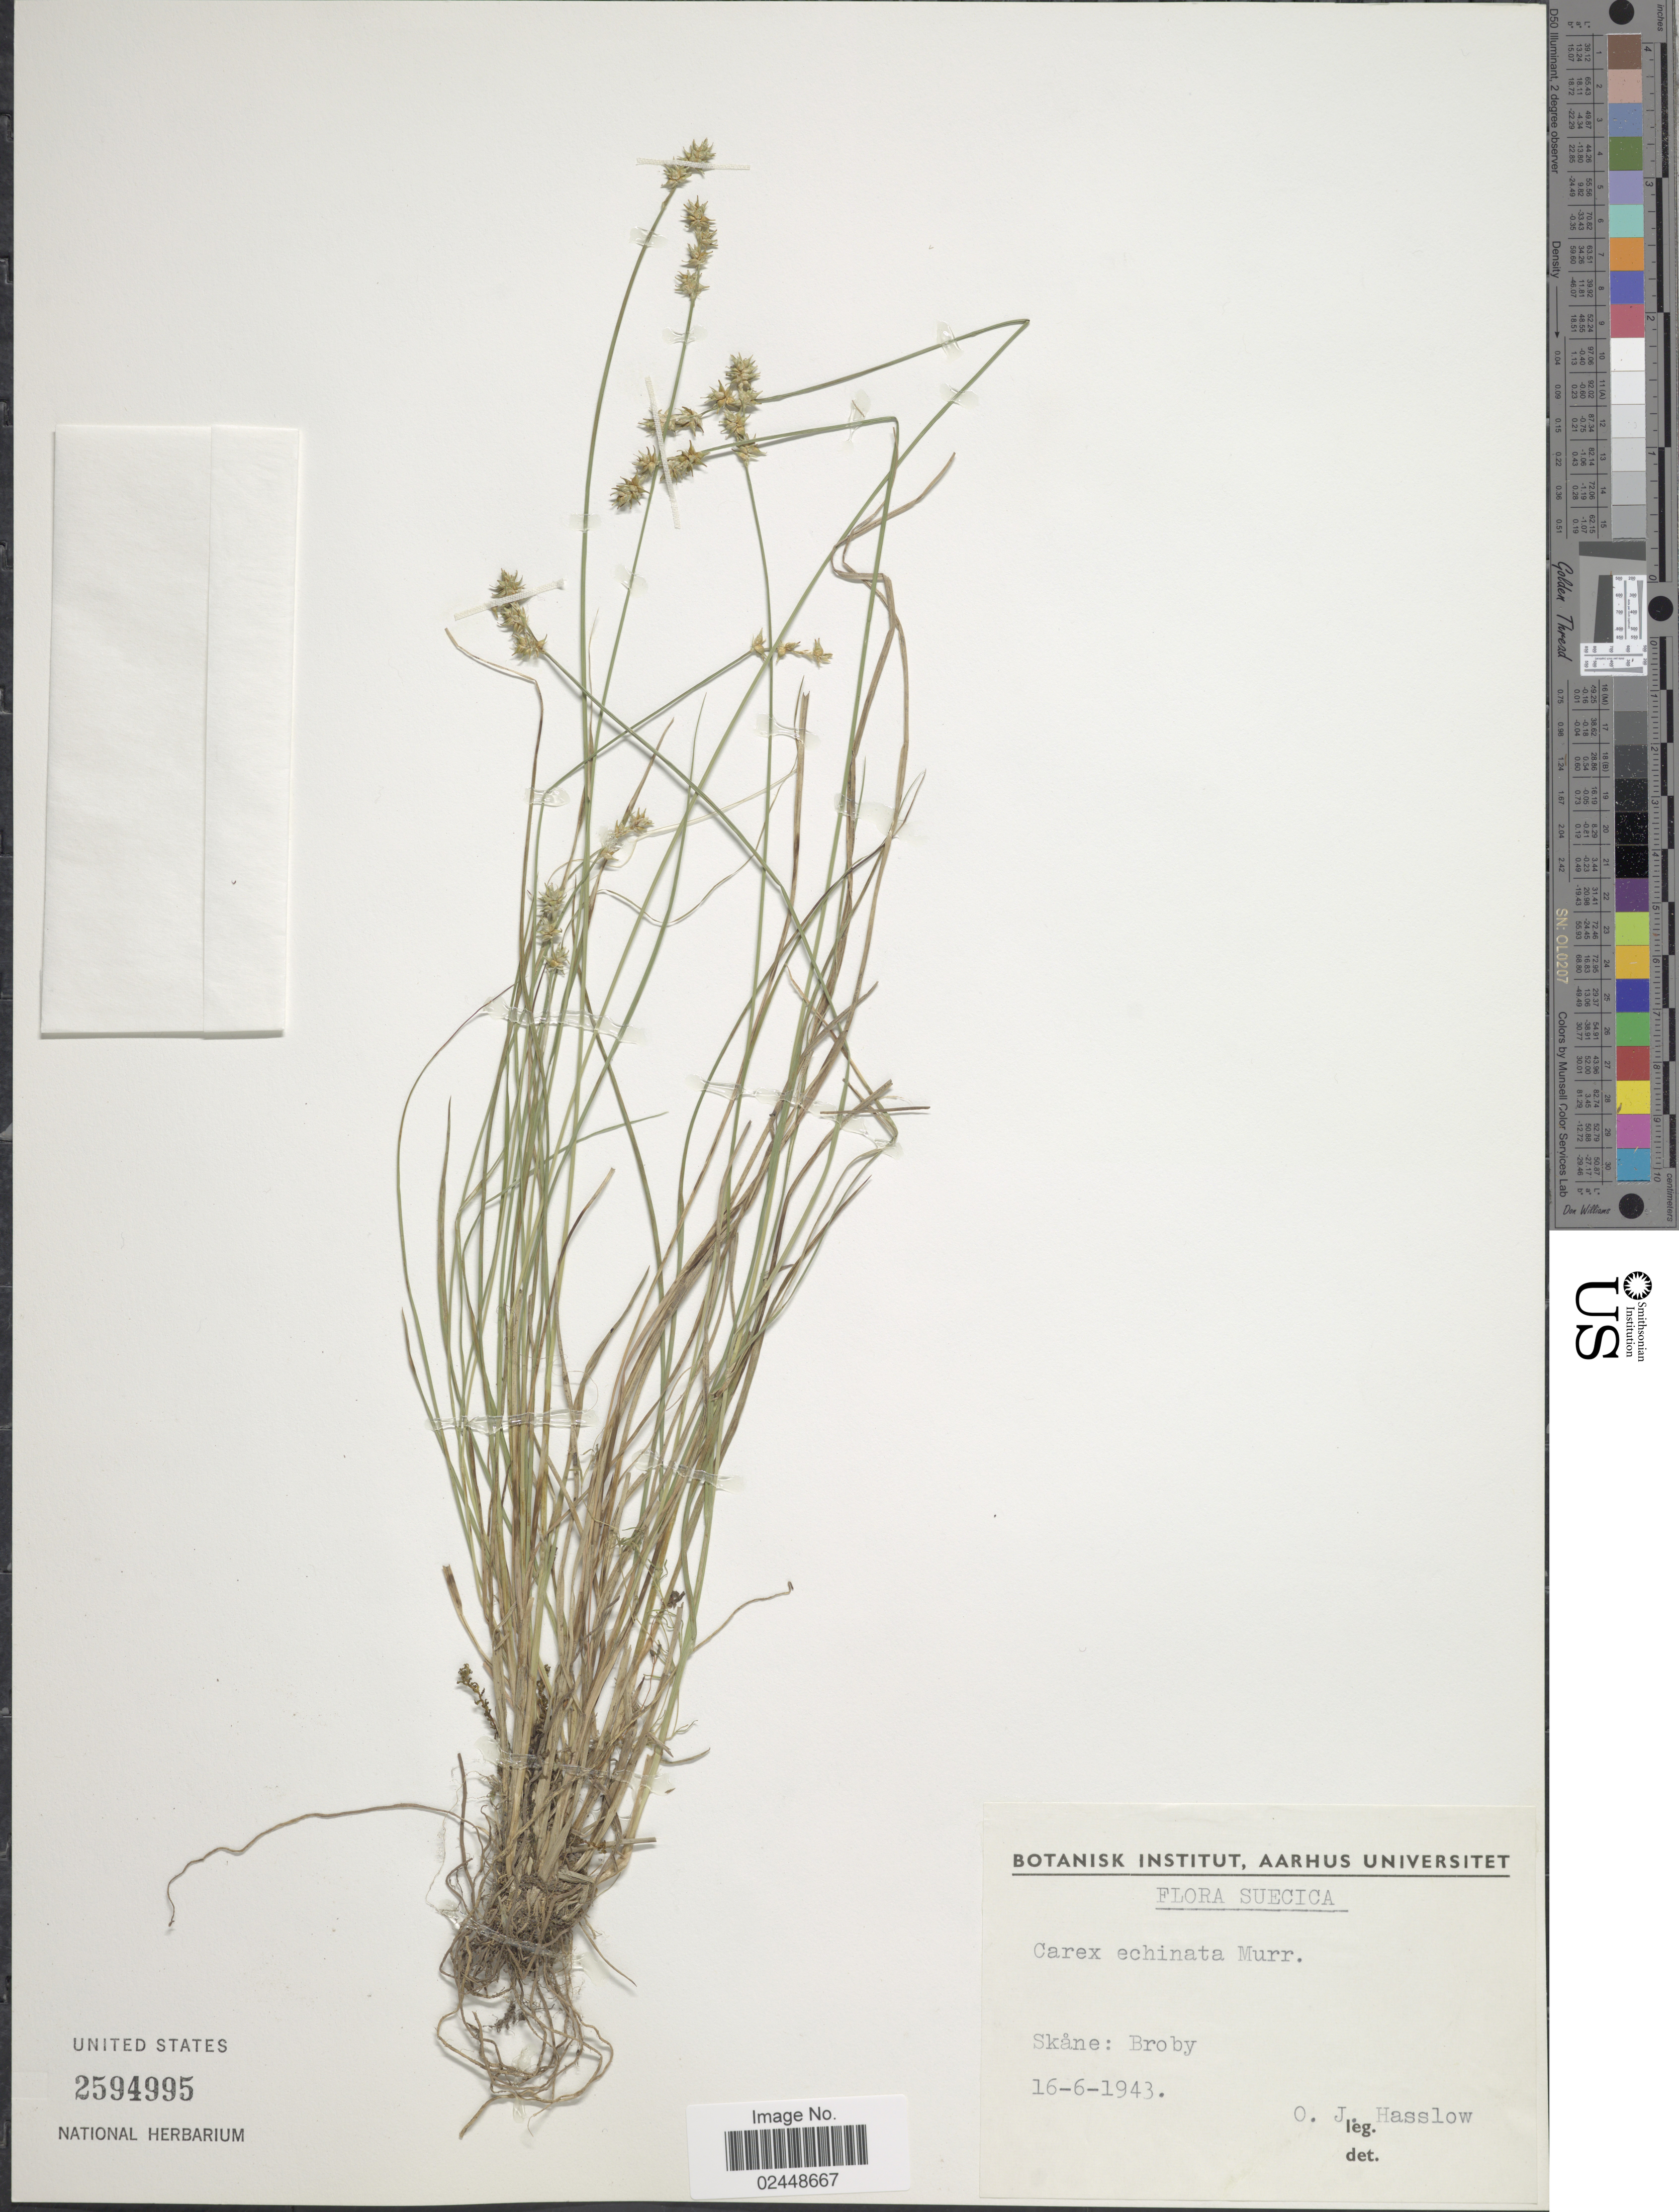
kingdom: Plantae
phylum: Tracheophyta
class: Liliopsida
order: Poales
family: Cyperaceae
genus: Carex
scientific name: Carex echinata subsp. echinata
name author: Murray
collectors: O. Hasslow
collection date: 1943-06-16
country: Sweden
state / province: Skåne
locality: Suecica. Broby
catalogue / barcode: US 2594995